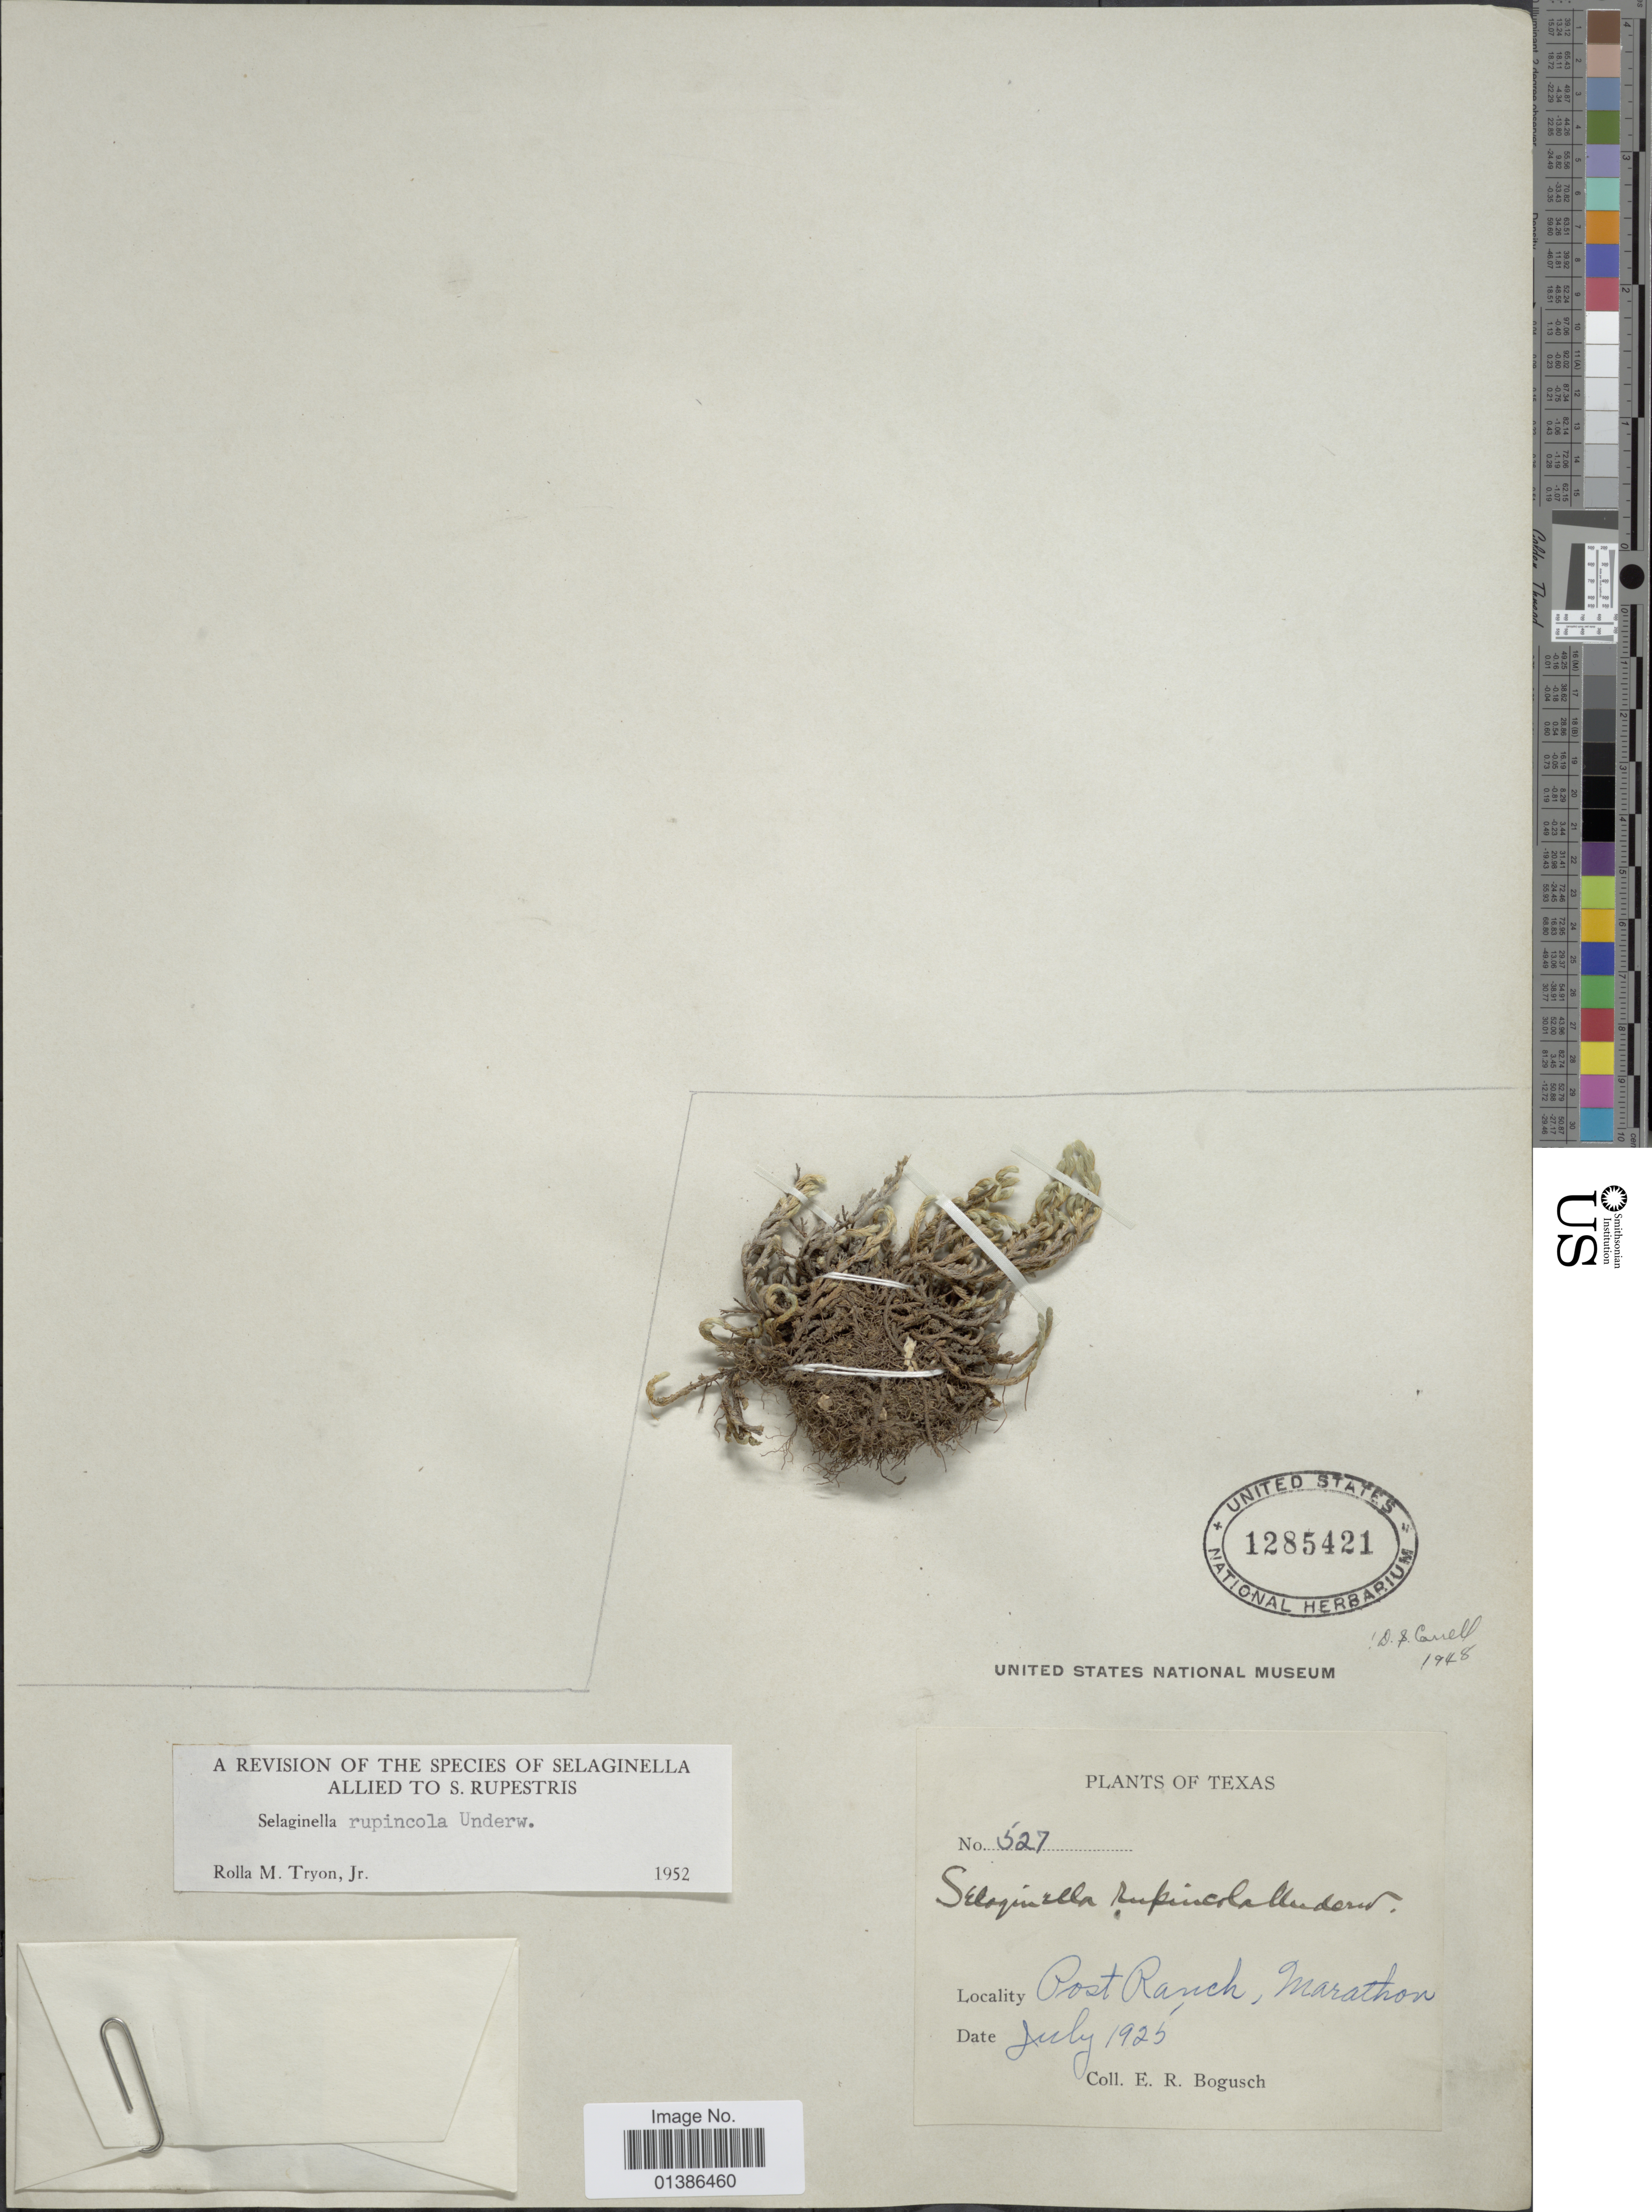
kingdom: Plantae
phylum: Tracheophyta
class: Lycopodiopsida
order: Selaginellales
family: Selaginellaceae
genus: Selaginella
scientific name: Selaginella rupincola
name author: Underw.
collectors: E. Bogusch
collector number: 527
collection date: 1925-07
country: United States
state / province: Texas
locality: Post Ranch, Marathon.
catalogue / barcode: US 1285421